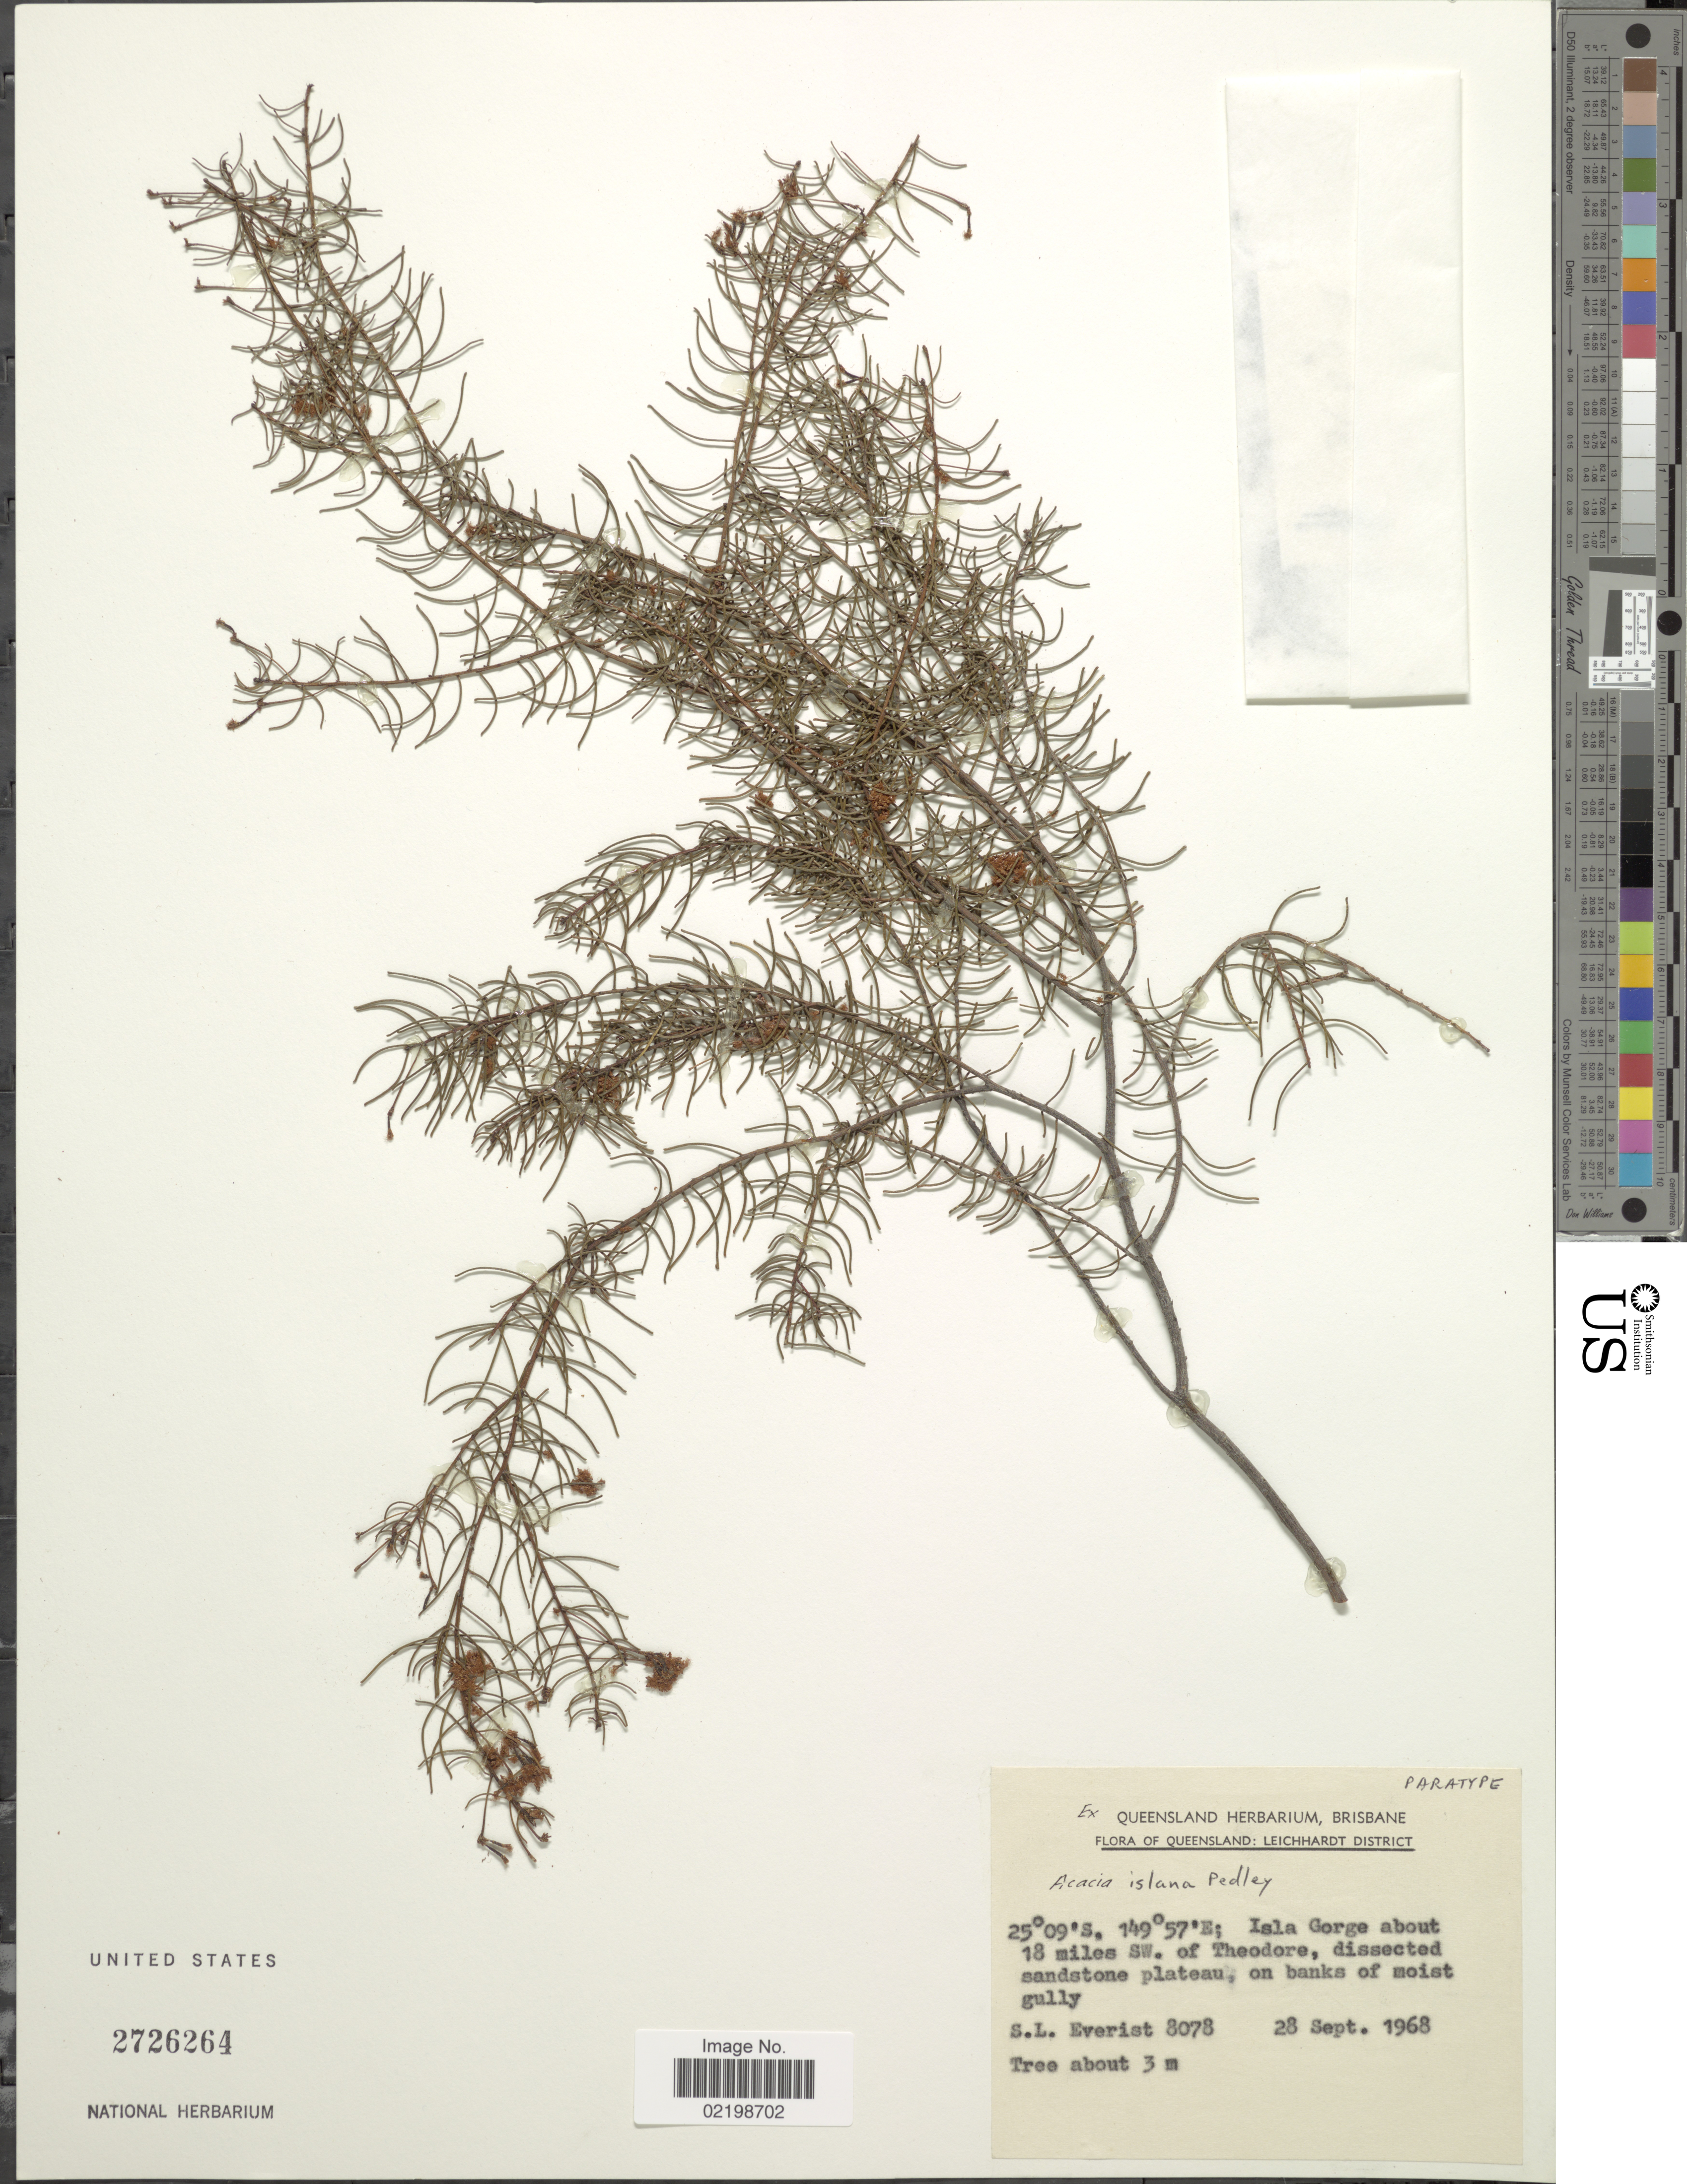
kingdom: Plantae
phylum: Tracheophyta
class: Magnoliopsida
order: Fabales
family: Fabaceae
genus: Acacia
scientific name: Acacia islana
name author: Pedley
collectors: S. Everist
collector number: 8078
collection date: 1968-09-28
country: Australia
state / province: Queensland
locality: Leichhardt Dsitrict. Isla Gorge about 18 miles SW. of Theodore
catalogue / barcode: US 2726264